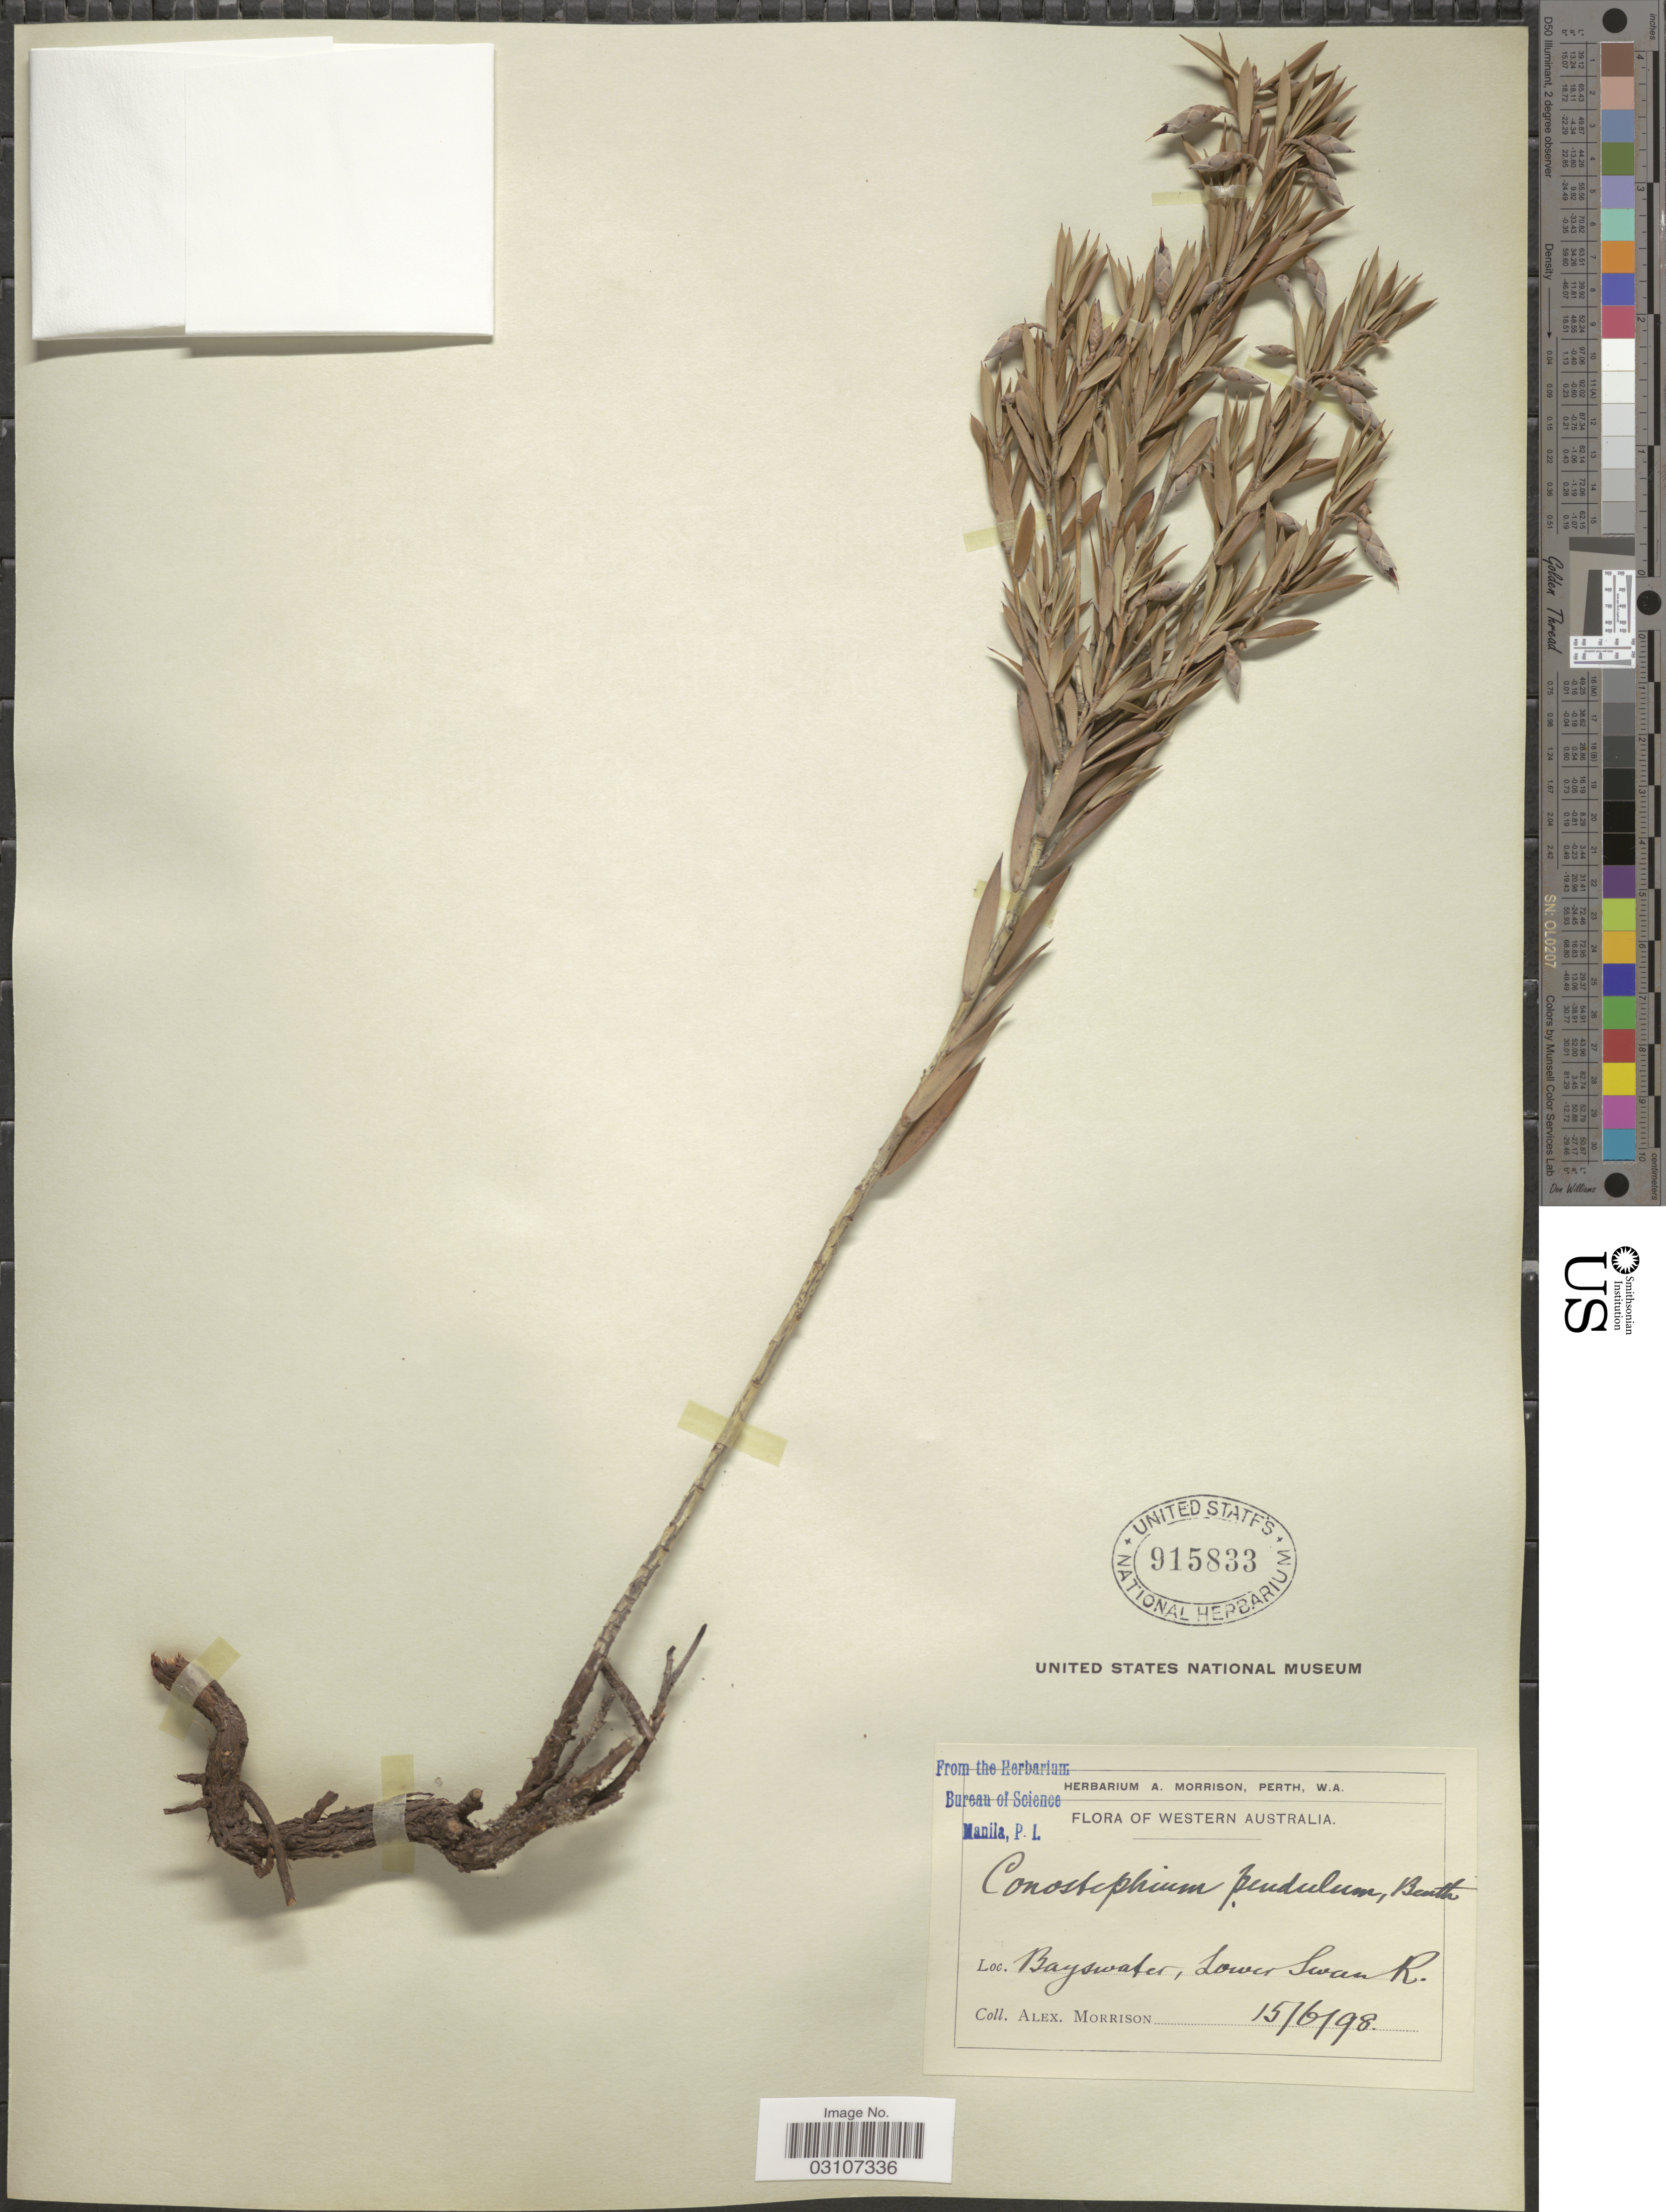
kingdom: Plantae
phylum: Tracheophyta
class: Magnoliopsida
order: Ericales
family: Ericaceae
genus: Conostephium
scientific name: Conostephium pendulum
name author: Deless.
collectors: A. Morrison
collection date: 1898-06-15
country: Australia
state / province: Western Australia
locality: Bayswater, Lower Swan R.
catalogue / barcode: US 915833